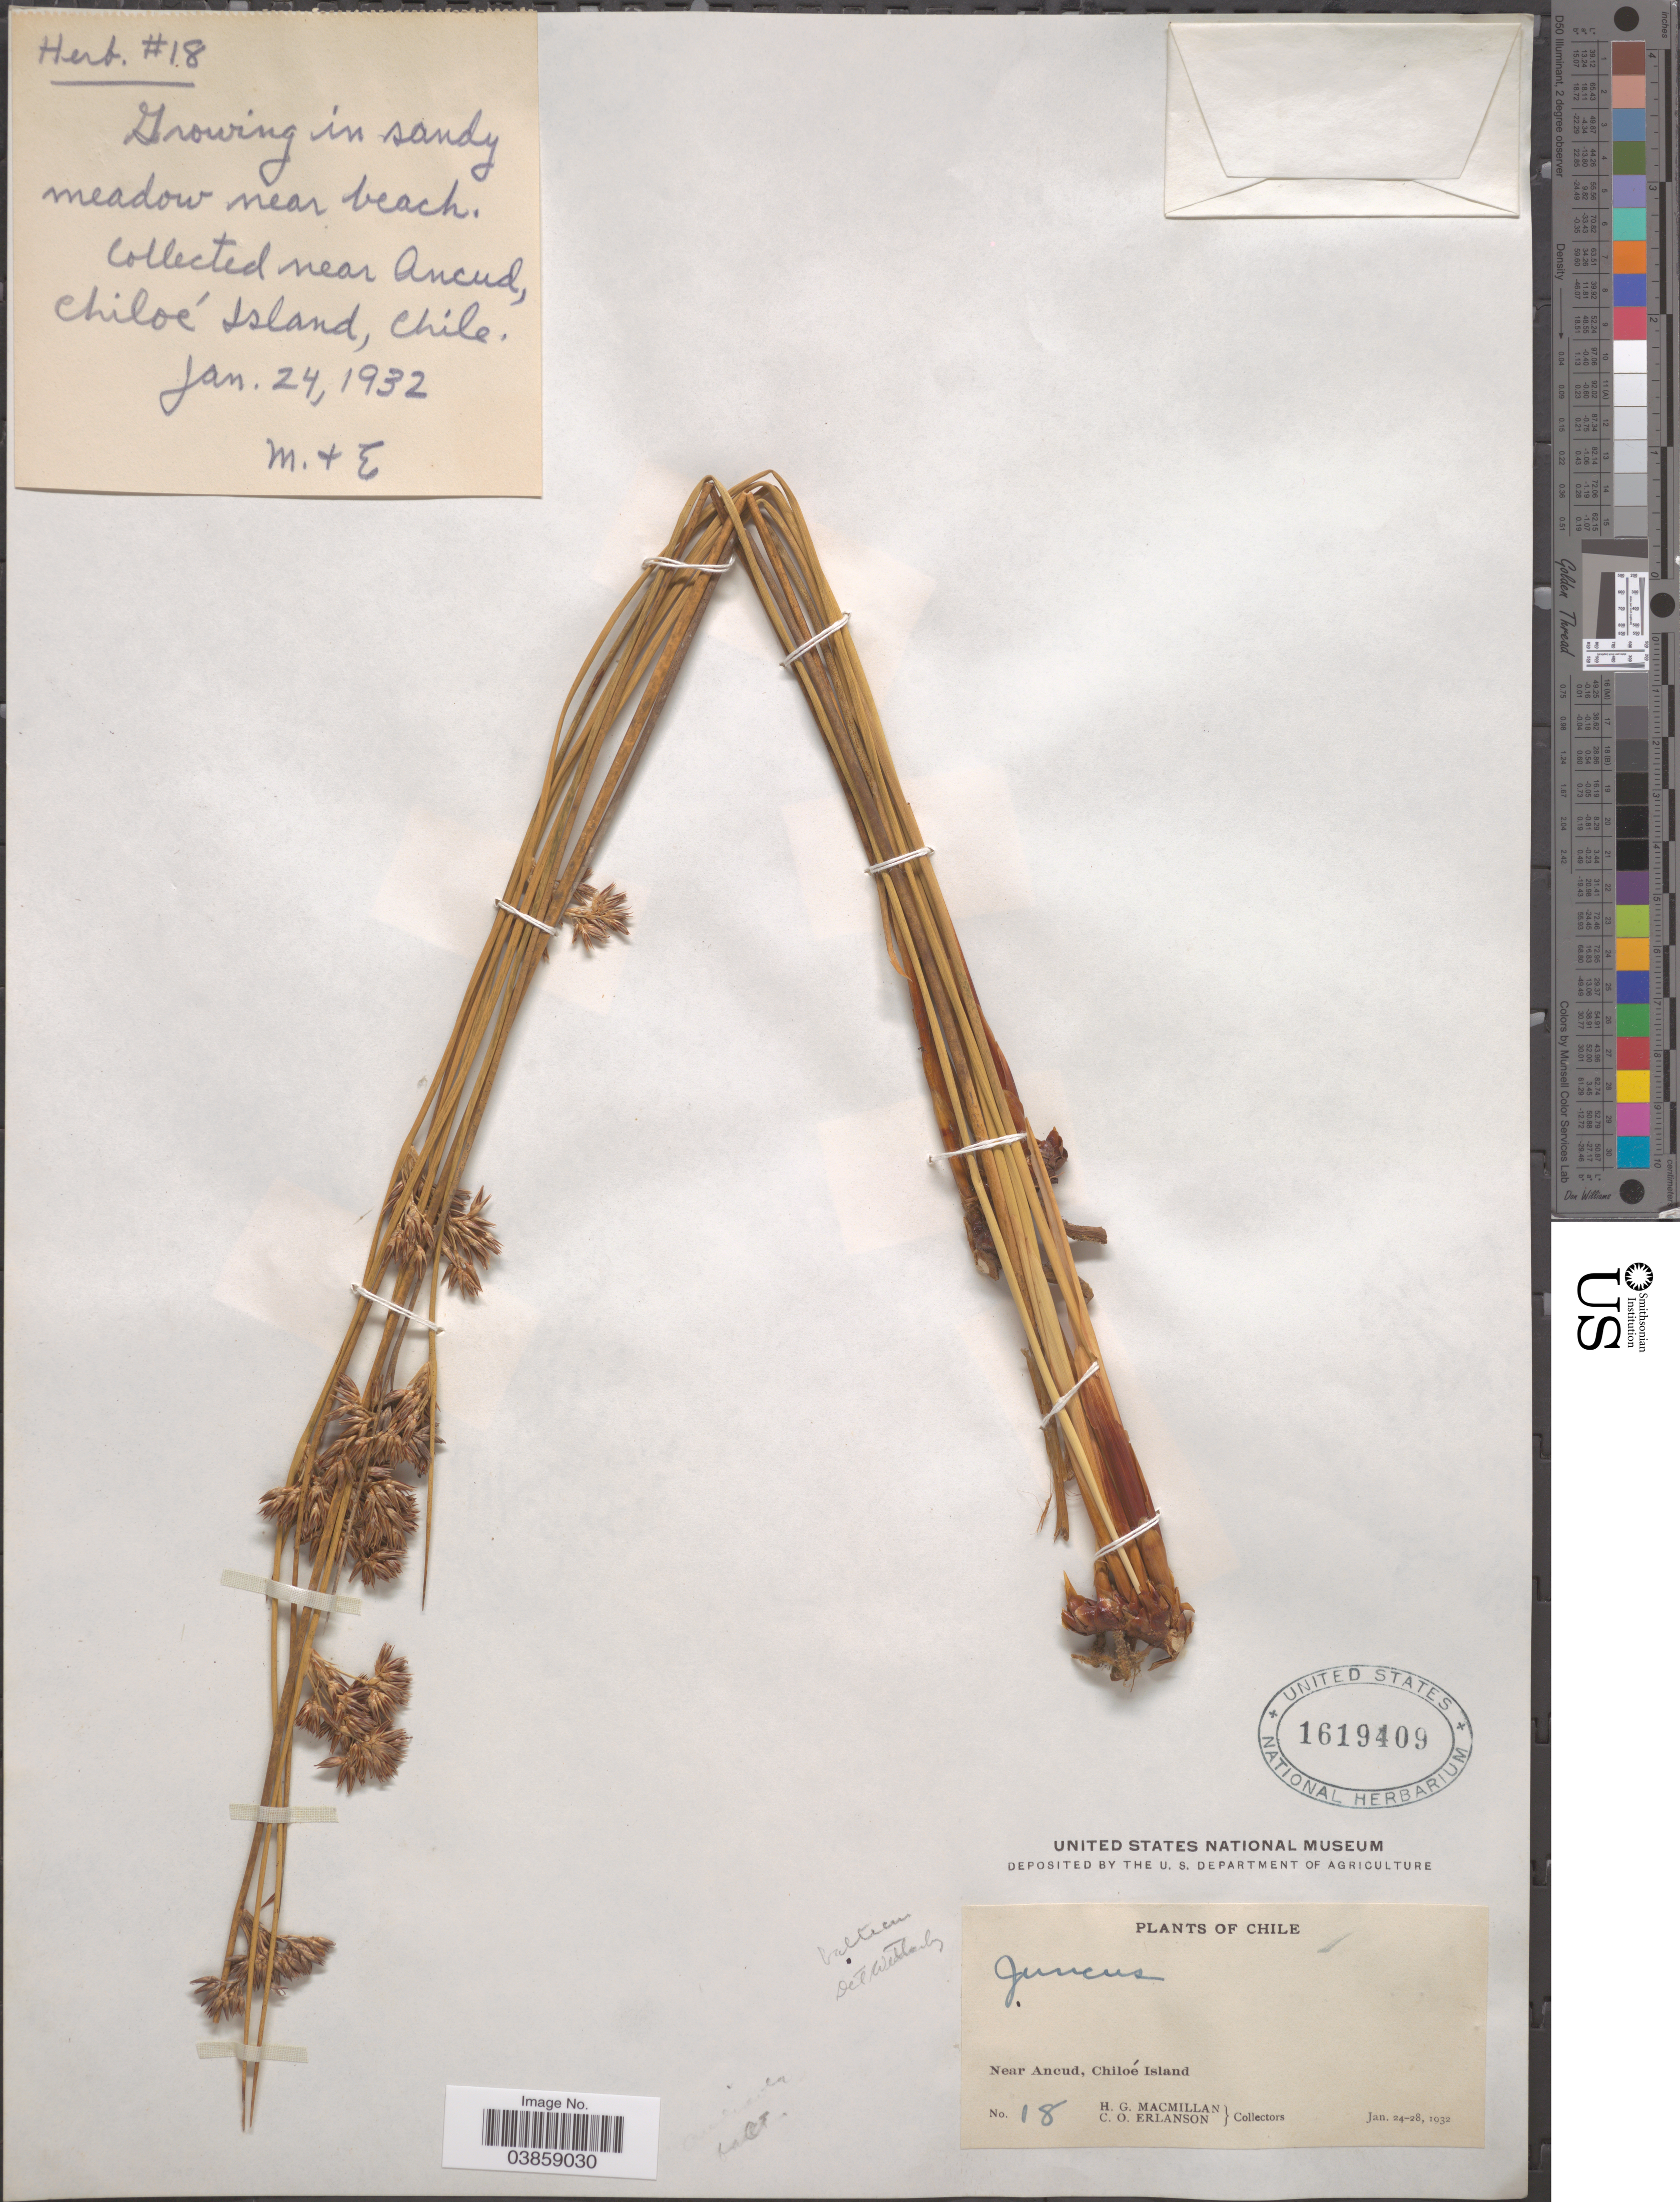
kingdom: Plantae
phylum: Tracheophyta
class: Liliopsida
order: Poales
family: Juncaceae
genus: Juncus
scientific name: Juncus balticus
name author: Willd.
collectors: H. MacMillan & C. O. Erlanson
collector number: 18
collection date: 1932-01-24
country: Chile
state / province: Arica y Parinacota (XV)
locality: Near Ancud, Chiloé Island.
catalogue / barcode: US 1619409